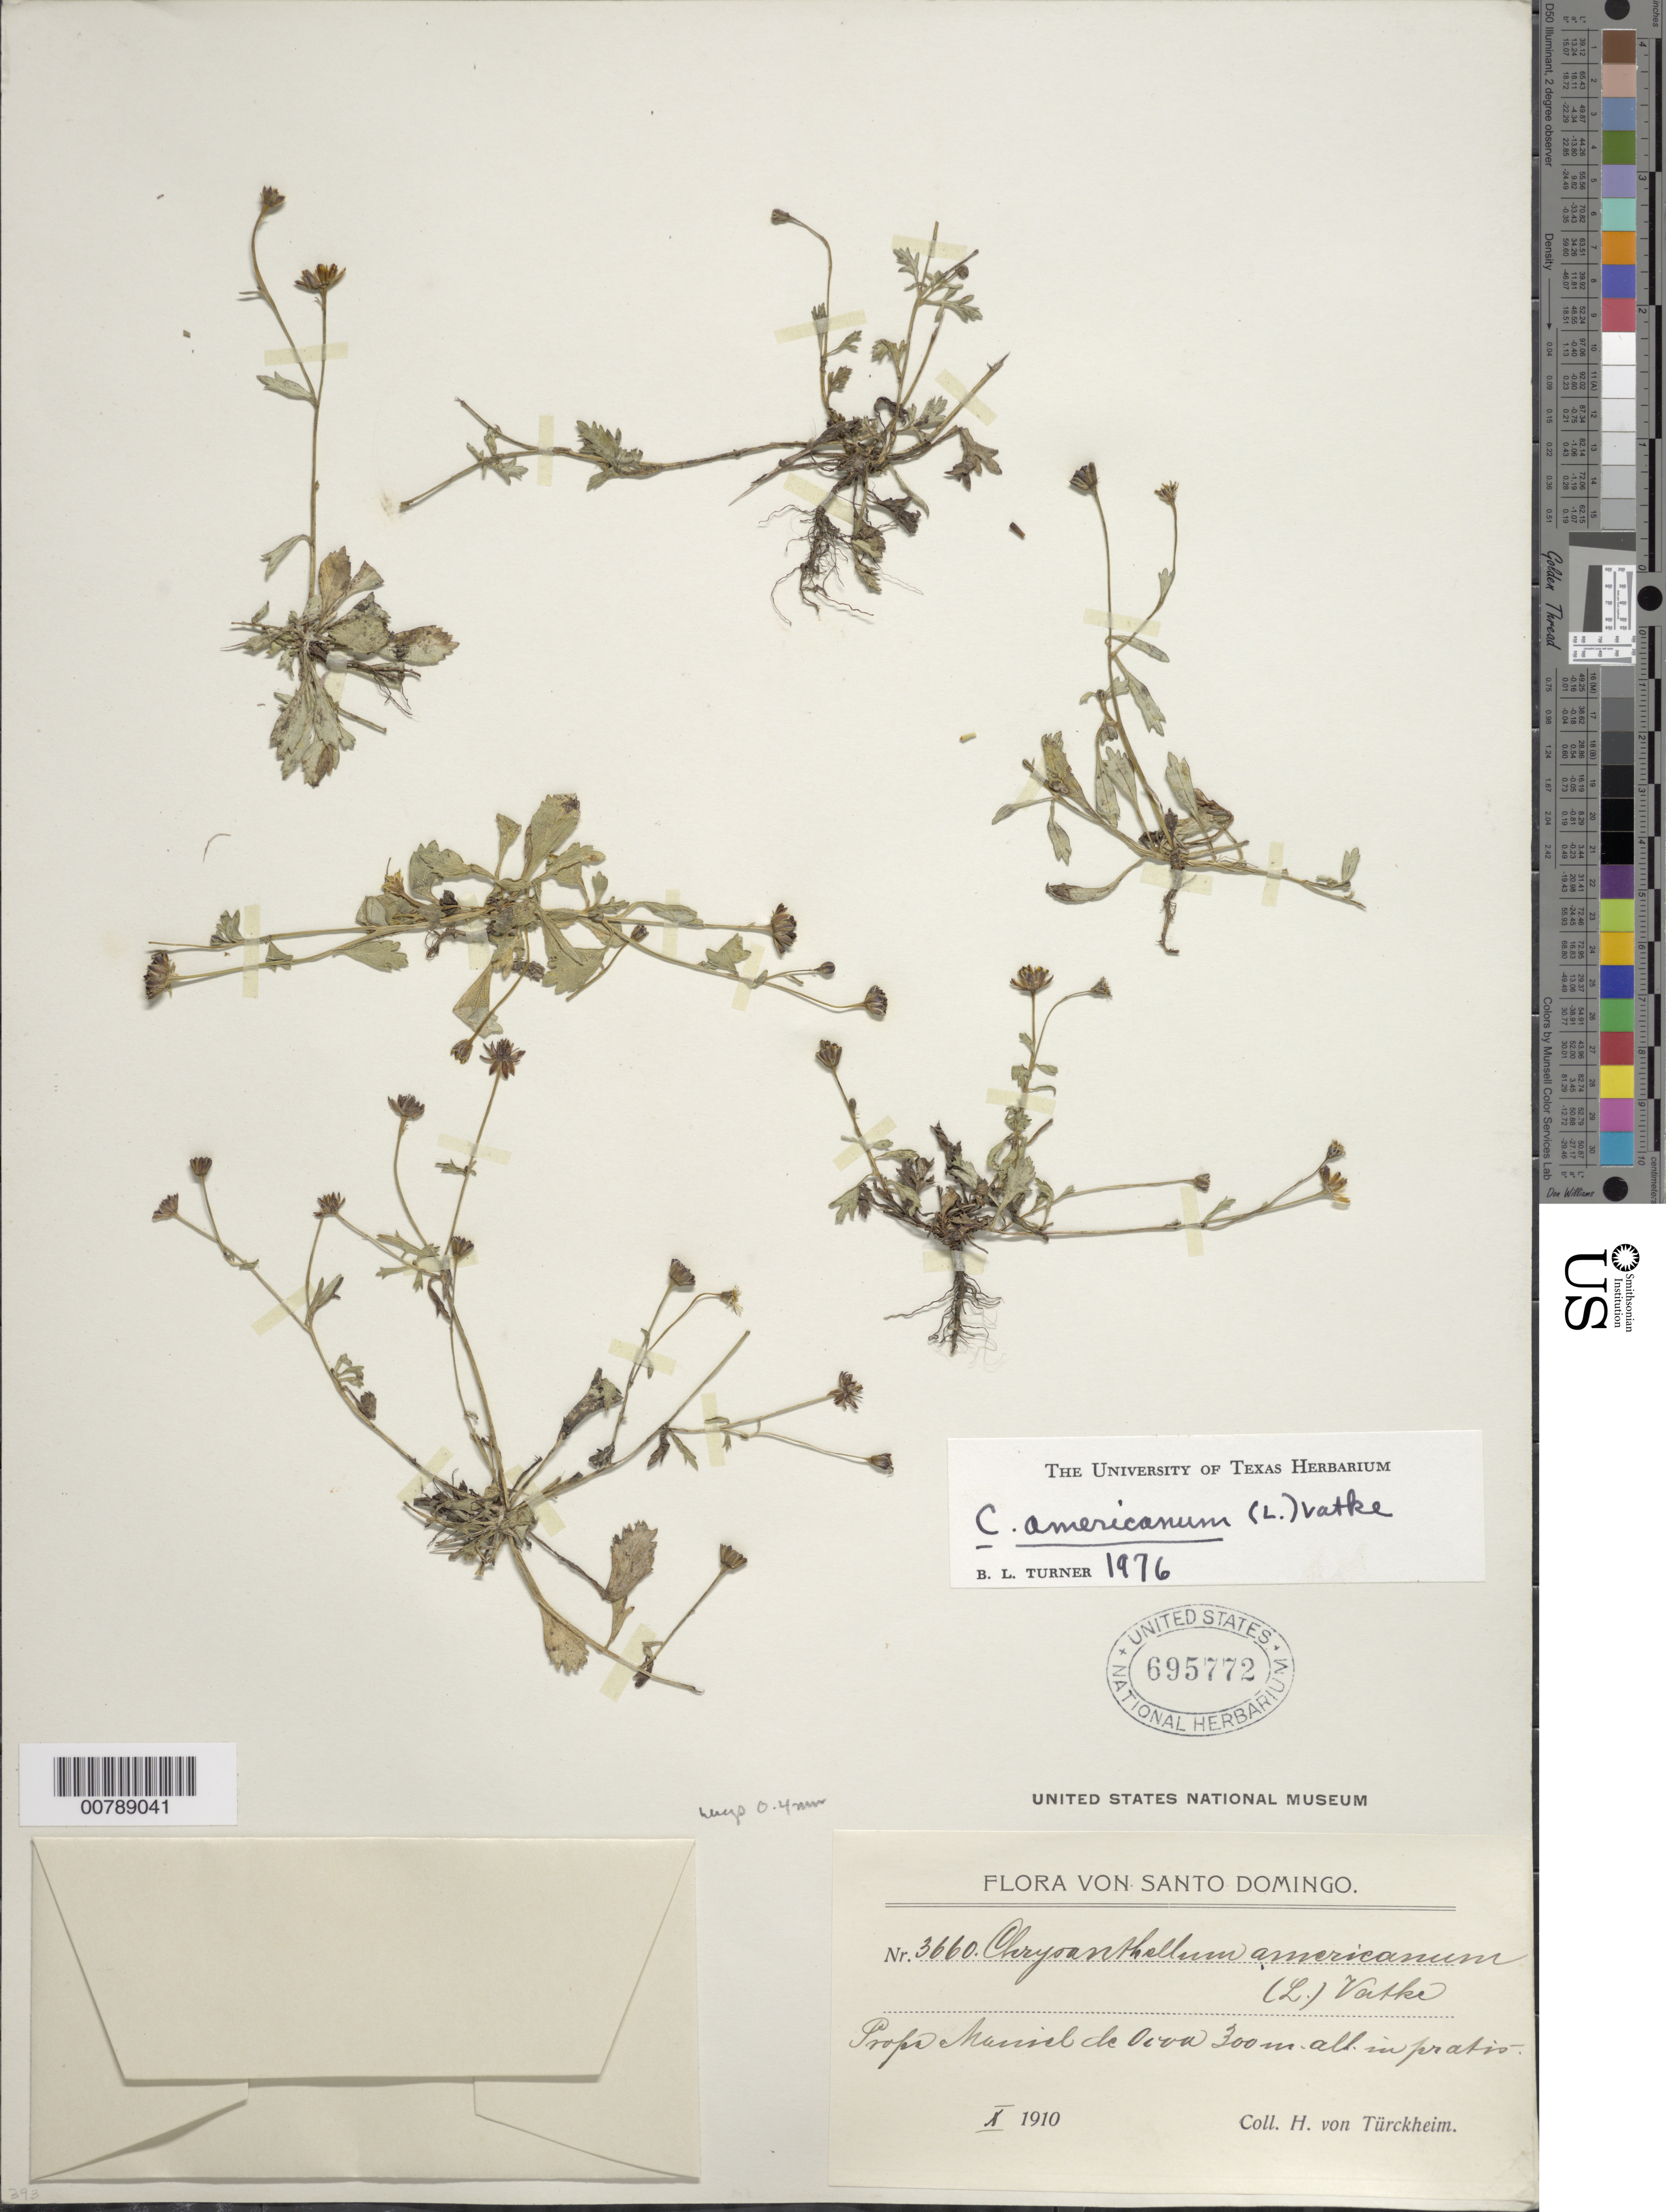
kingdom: Plantae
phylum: Tracheophyta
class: Magnoliopsida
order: Asterales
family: Asteraceae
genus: Chrysanthellum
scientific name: Chrysanthellum americanum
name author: (L.) Vatke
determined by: Turner, B. L.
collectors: H. von Türckheim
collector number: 3660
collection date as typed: Oct 1910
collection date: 1910-10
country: Dominican Republic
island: Hispaniola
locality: Prope Manuel de Ocoa [?], in pratis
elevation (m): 300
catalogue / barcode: US 695772